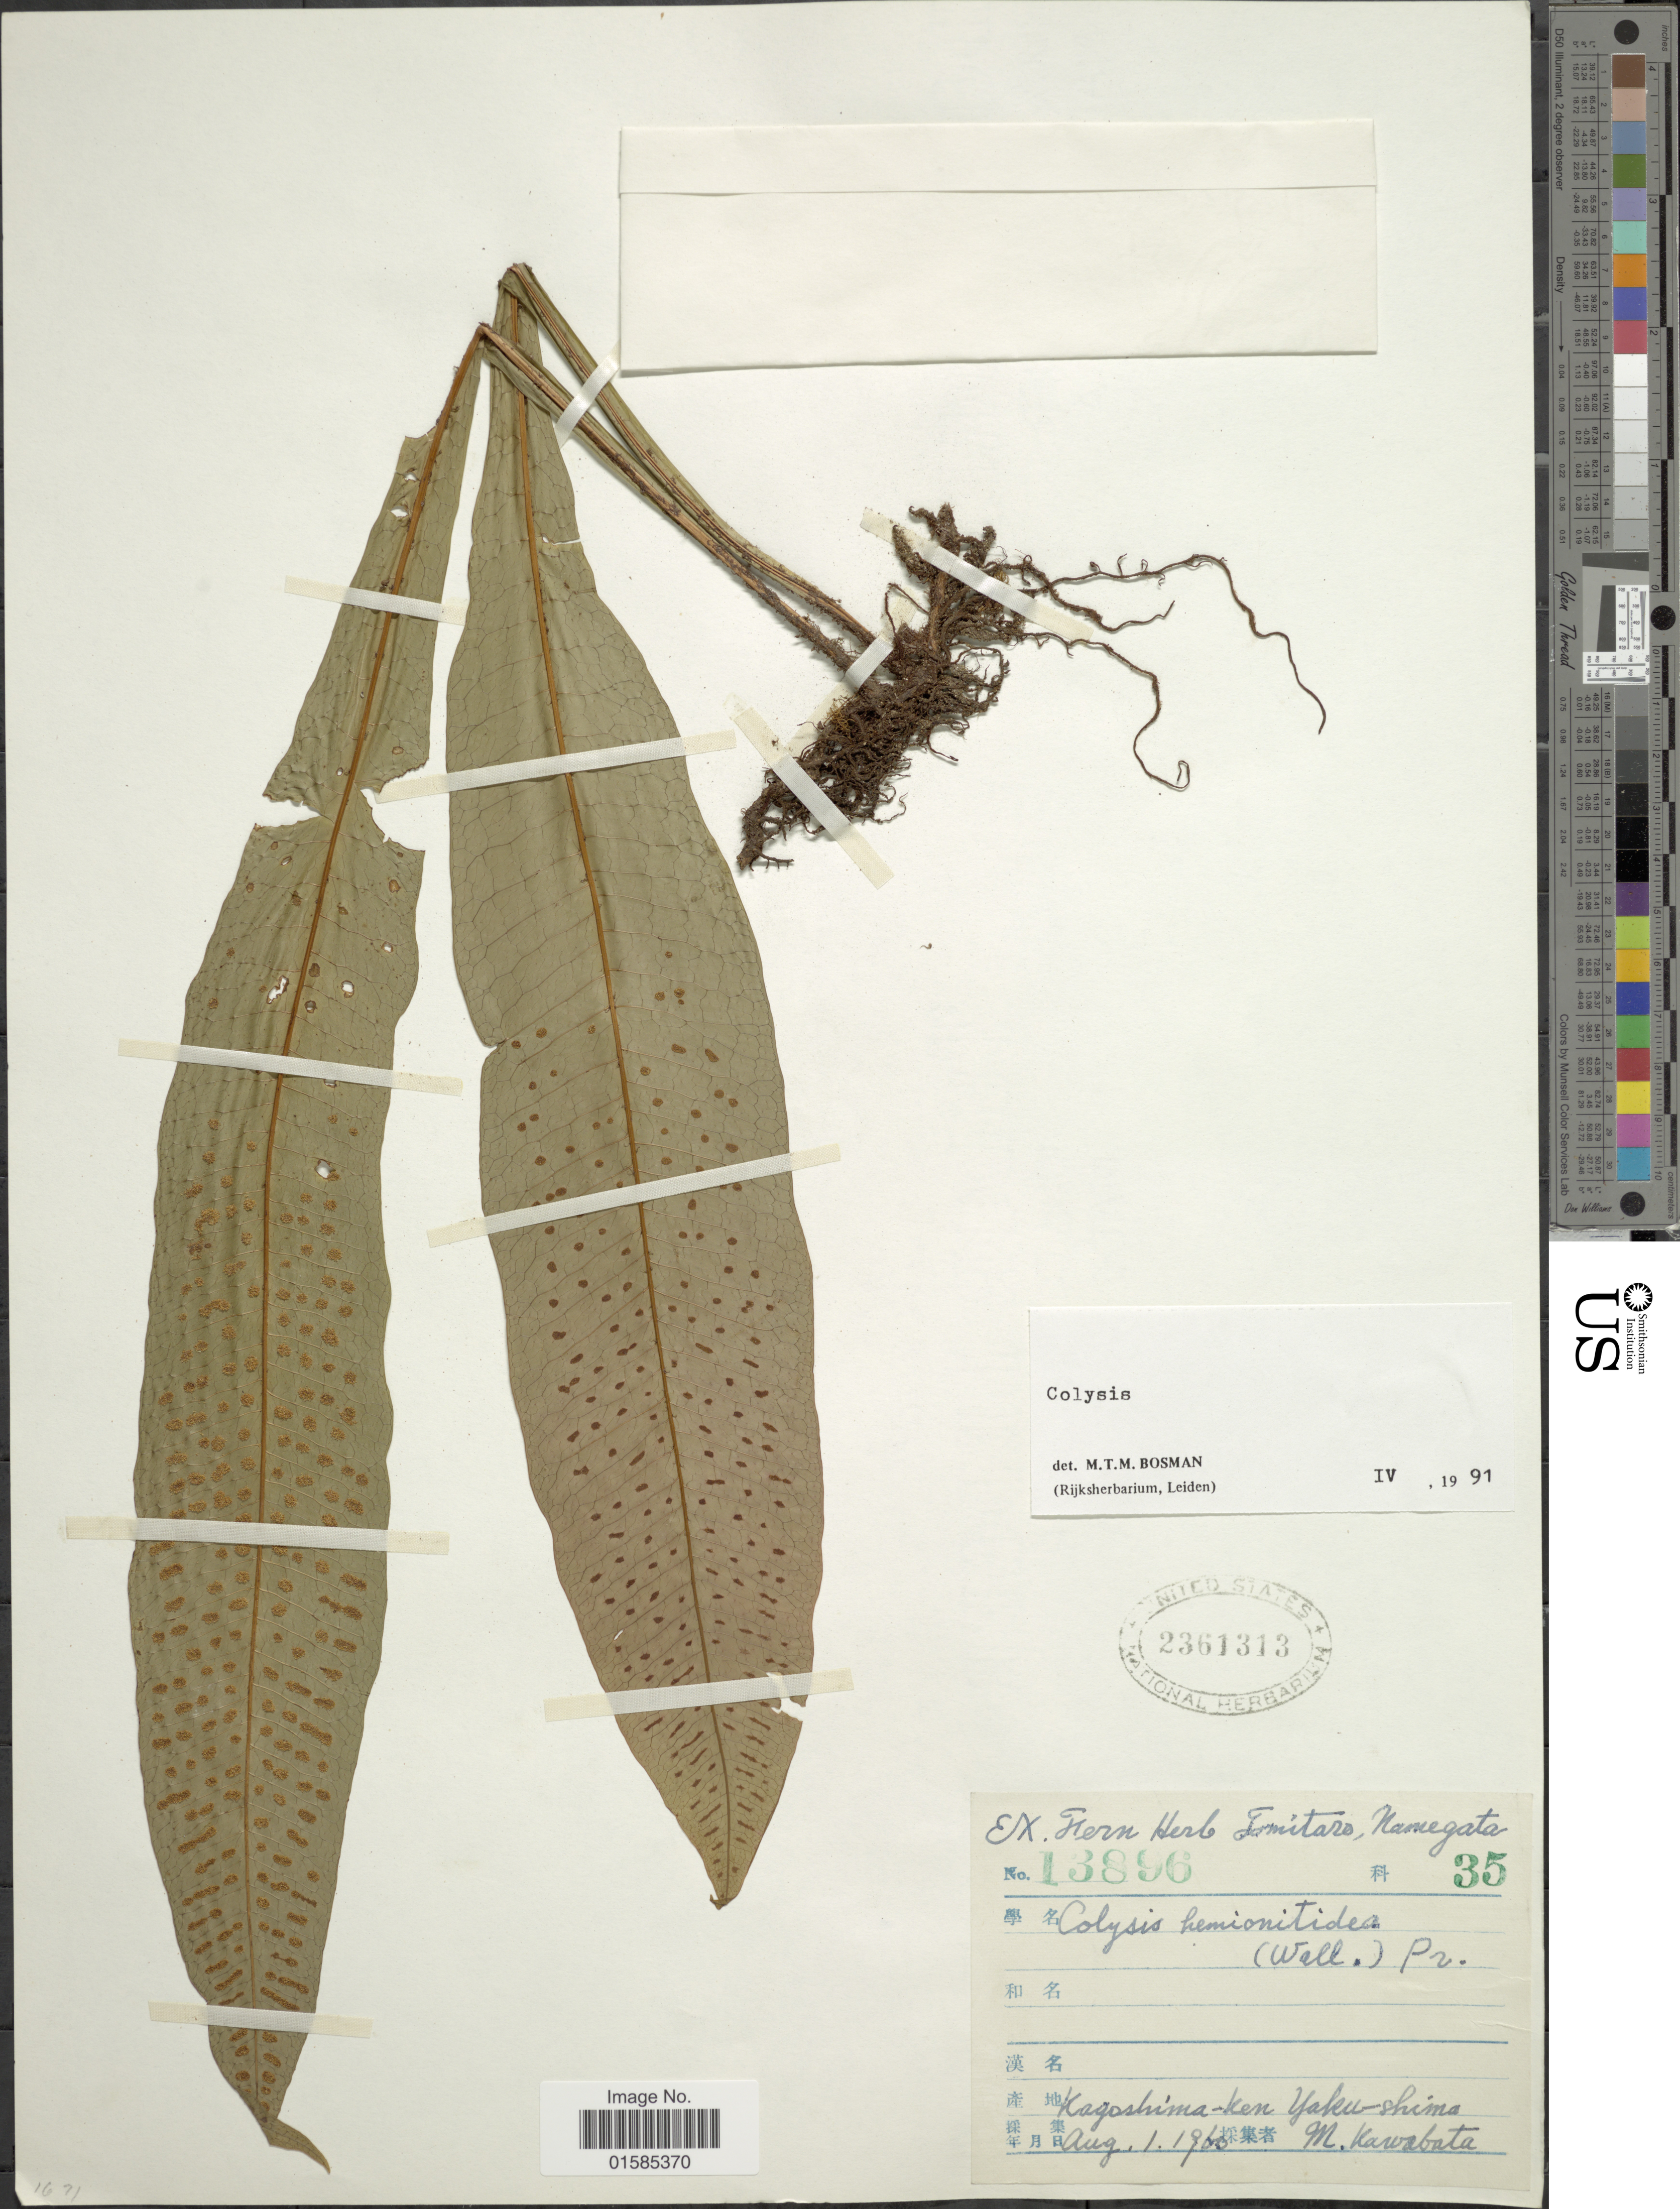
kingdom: Plantae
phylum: Tracheophyta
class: Polypodiopsida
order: Polypodiales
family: Polypodiaceae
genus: Leptochilus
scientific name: Leptochilus hemionitideus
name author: (C. Presl) Noot.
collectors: M. Kawabata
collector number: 13896/35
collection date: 1960-08-01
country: Japan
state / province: Kagosima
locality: Kagoshima-ken, Yaku-shima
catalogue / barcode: US 2361313